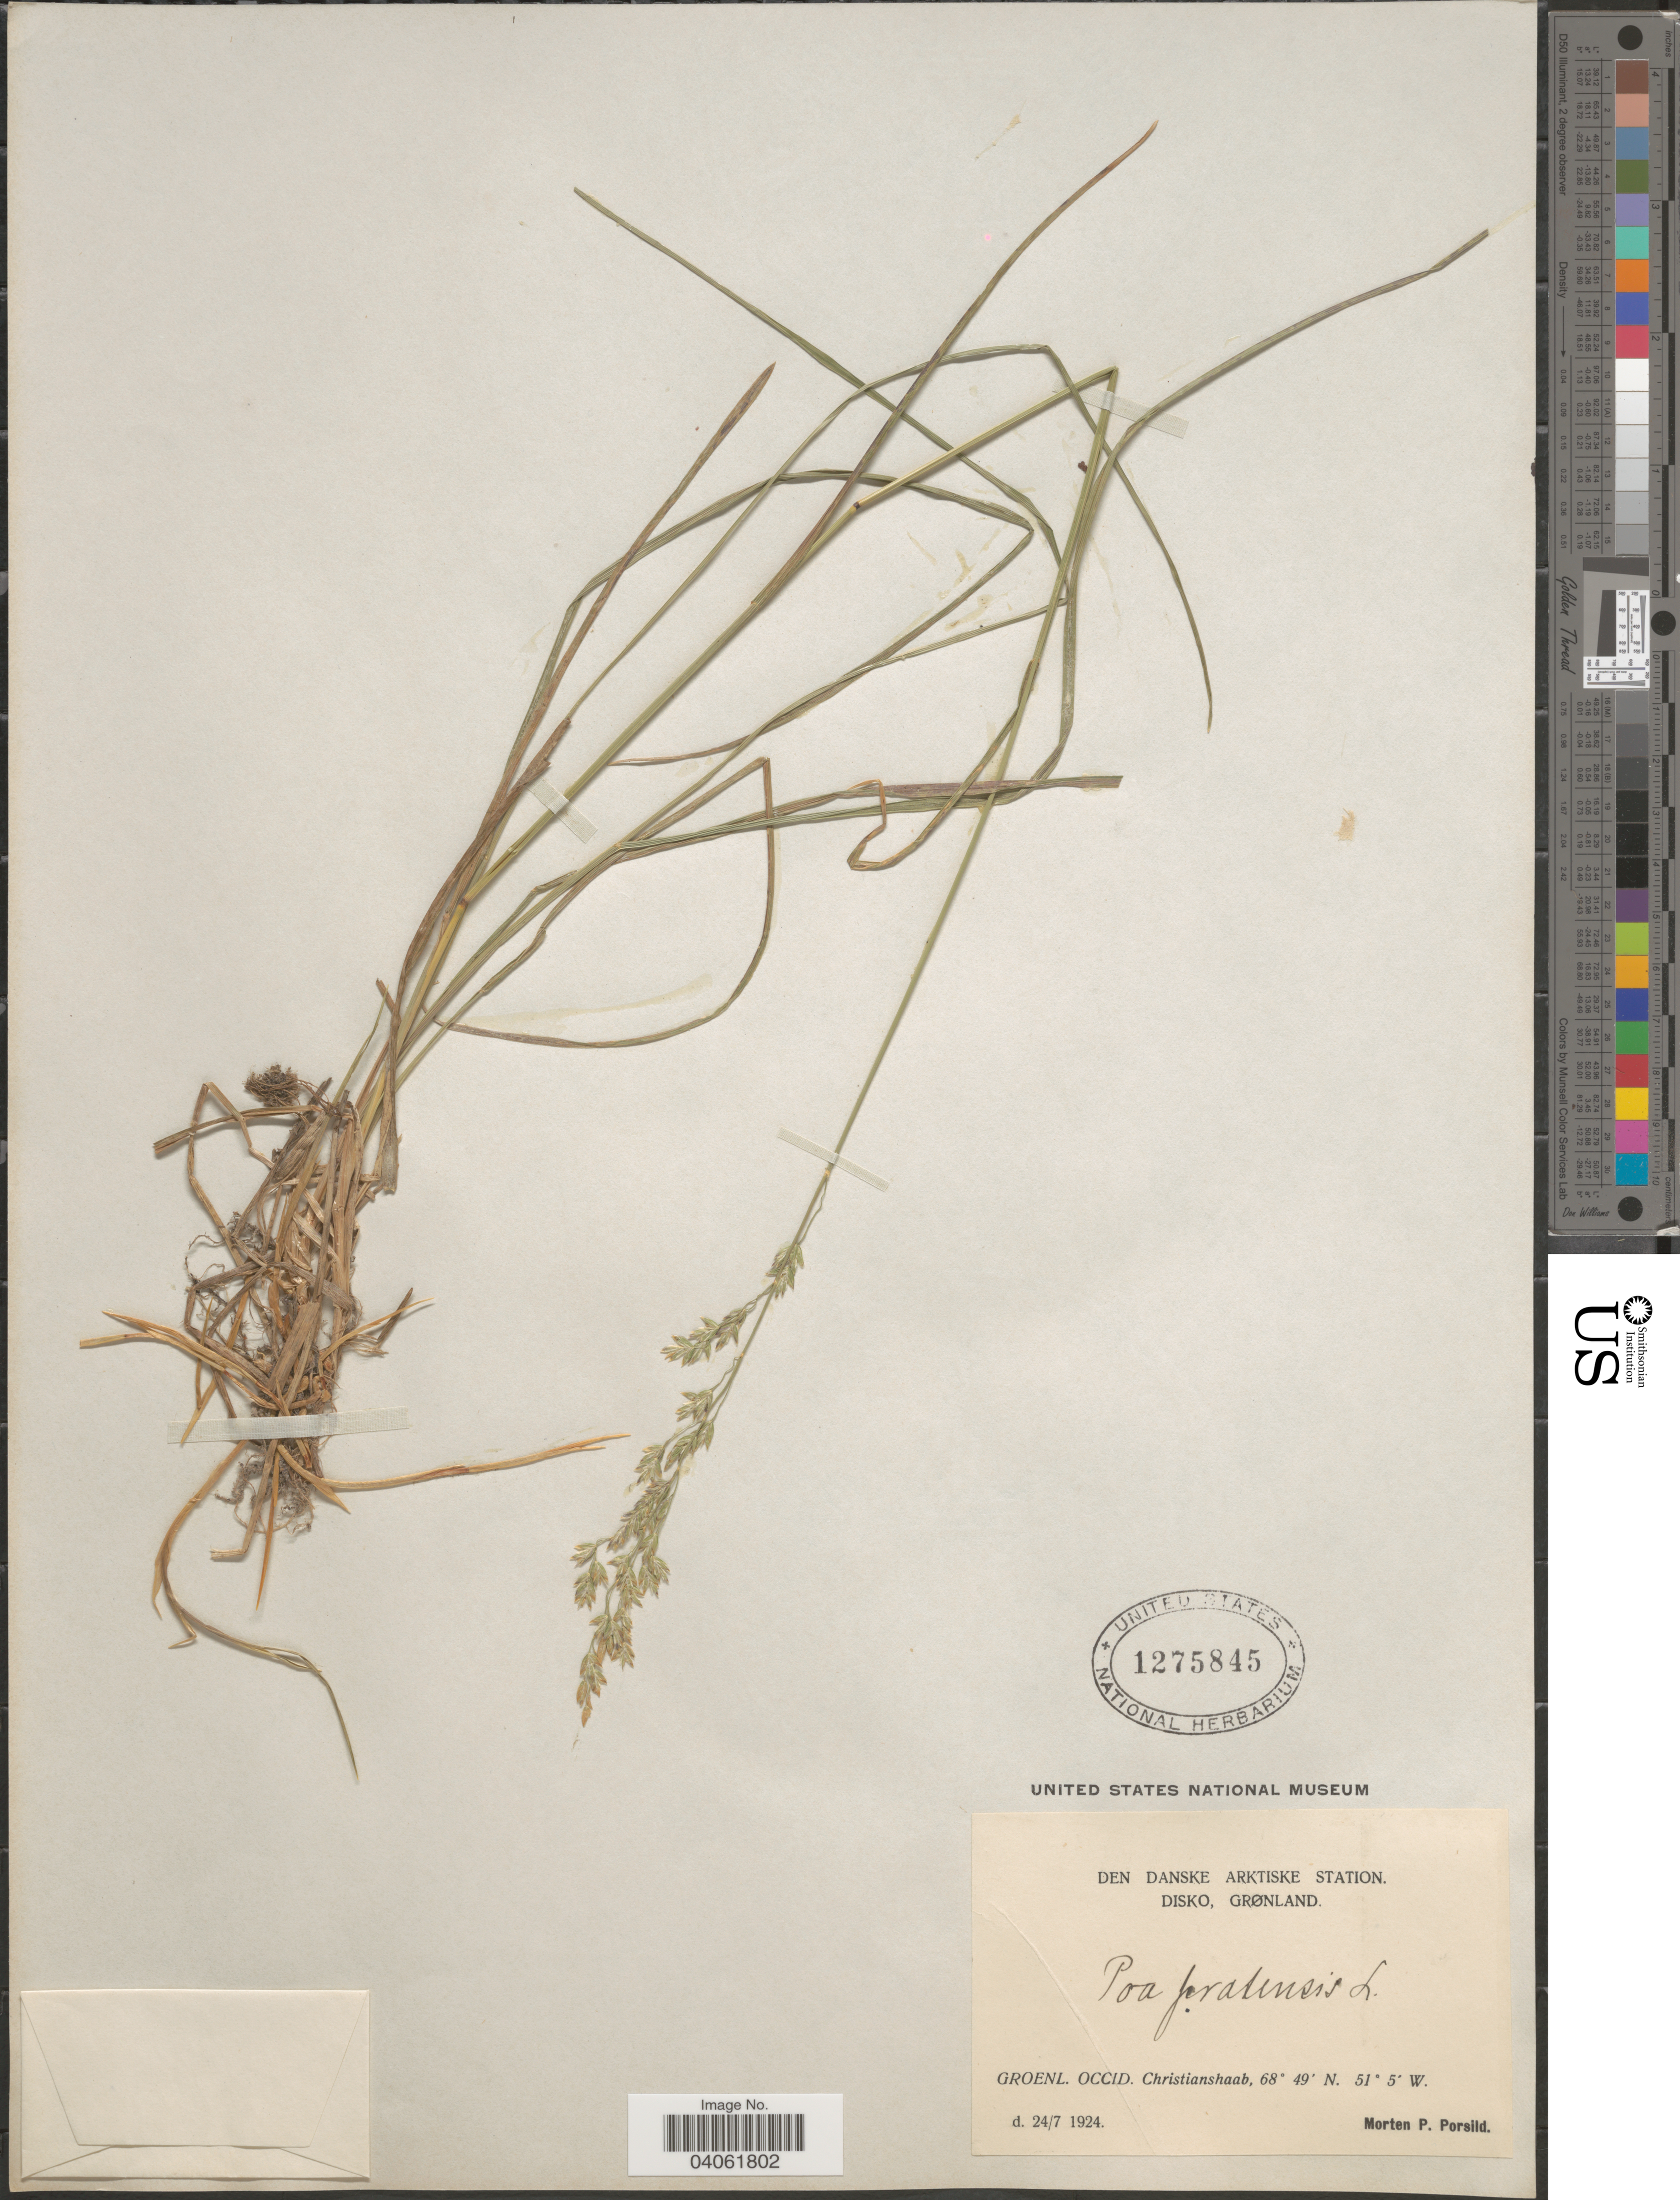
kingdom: Plantae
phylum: Tracheophyta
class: Liliopsida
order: Poales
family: Poaceae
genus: Poa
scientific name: Poa pratensis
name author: L.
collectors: M. P. Porsild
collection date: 1924-07-24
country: Greenland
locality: Den Danske Arktiske Station. Disko, Grønland. Groenl. Occid. Christianshaab.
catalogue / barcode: US 1275845